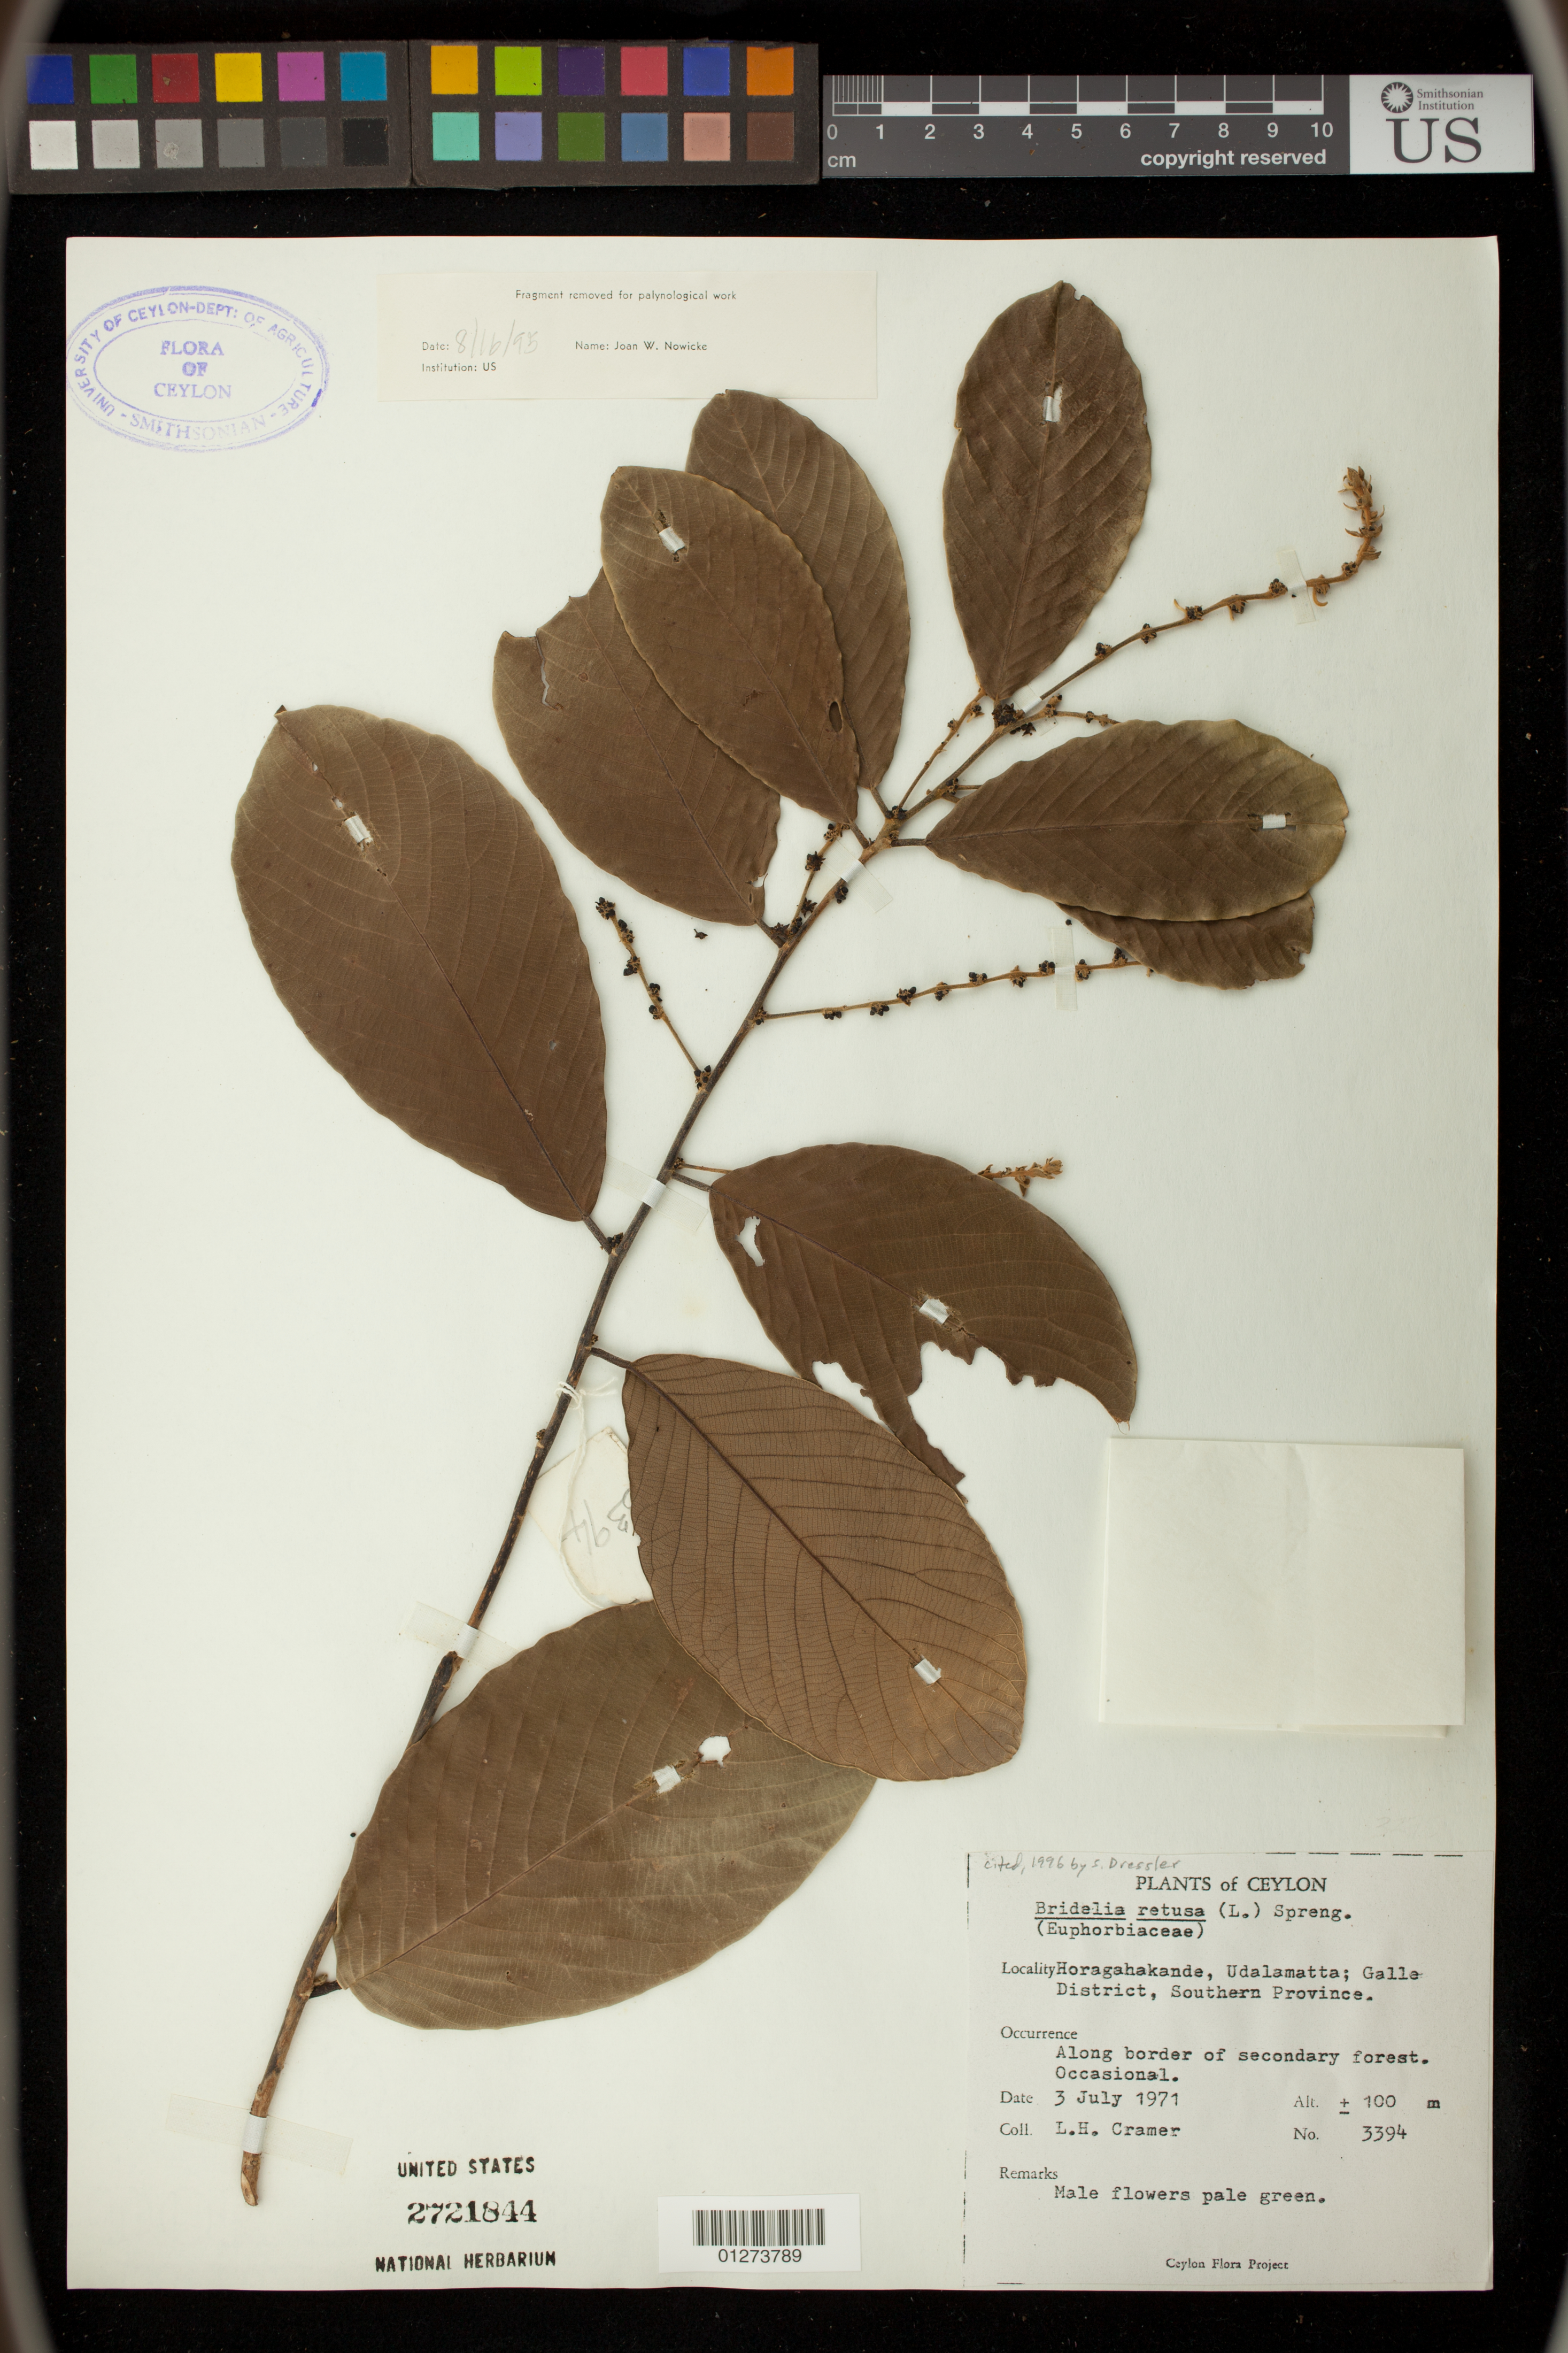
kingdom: Plantae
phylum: Tracheophyta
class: Magnoliopsida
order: Malpighiales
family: Phyllanthaceae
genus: Bridelia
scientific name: Bridelia retusa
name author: (L.) A. Juss.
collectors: L. H. Cramer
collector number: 3394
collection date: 1971-07-03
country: Sri Lanka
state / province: Southern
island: Ceylon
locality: Ceylon: Horagahakande, Udalamatta; Galle District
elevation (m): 100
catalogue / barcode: US 2721844